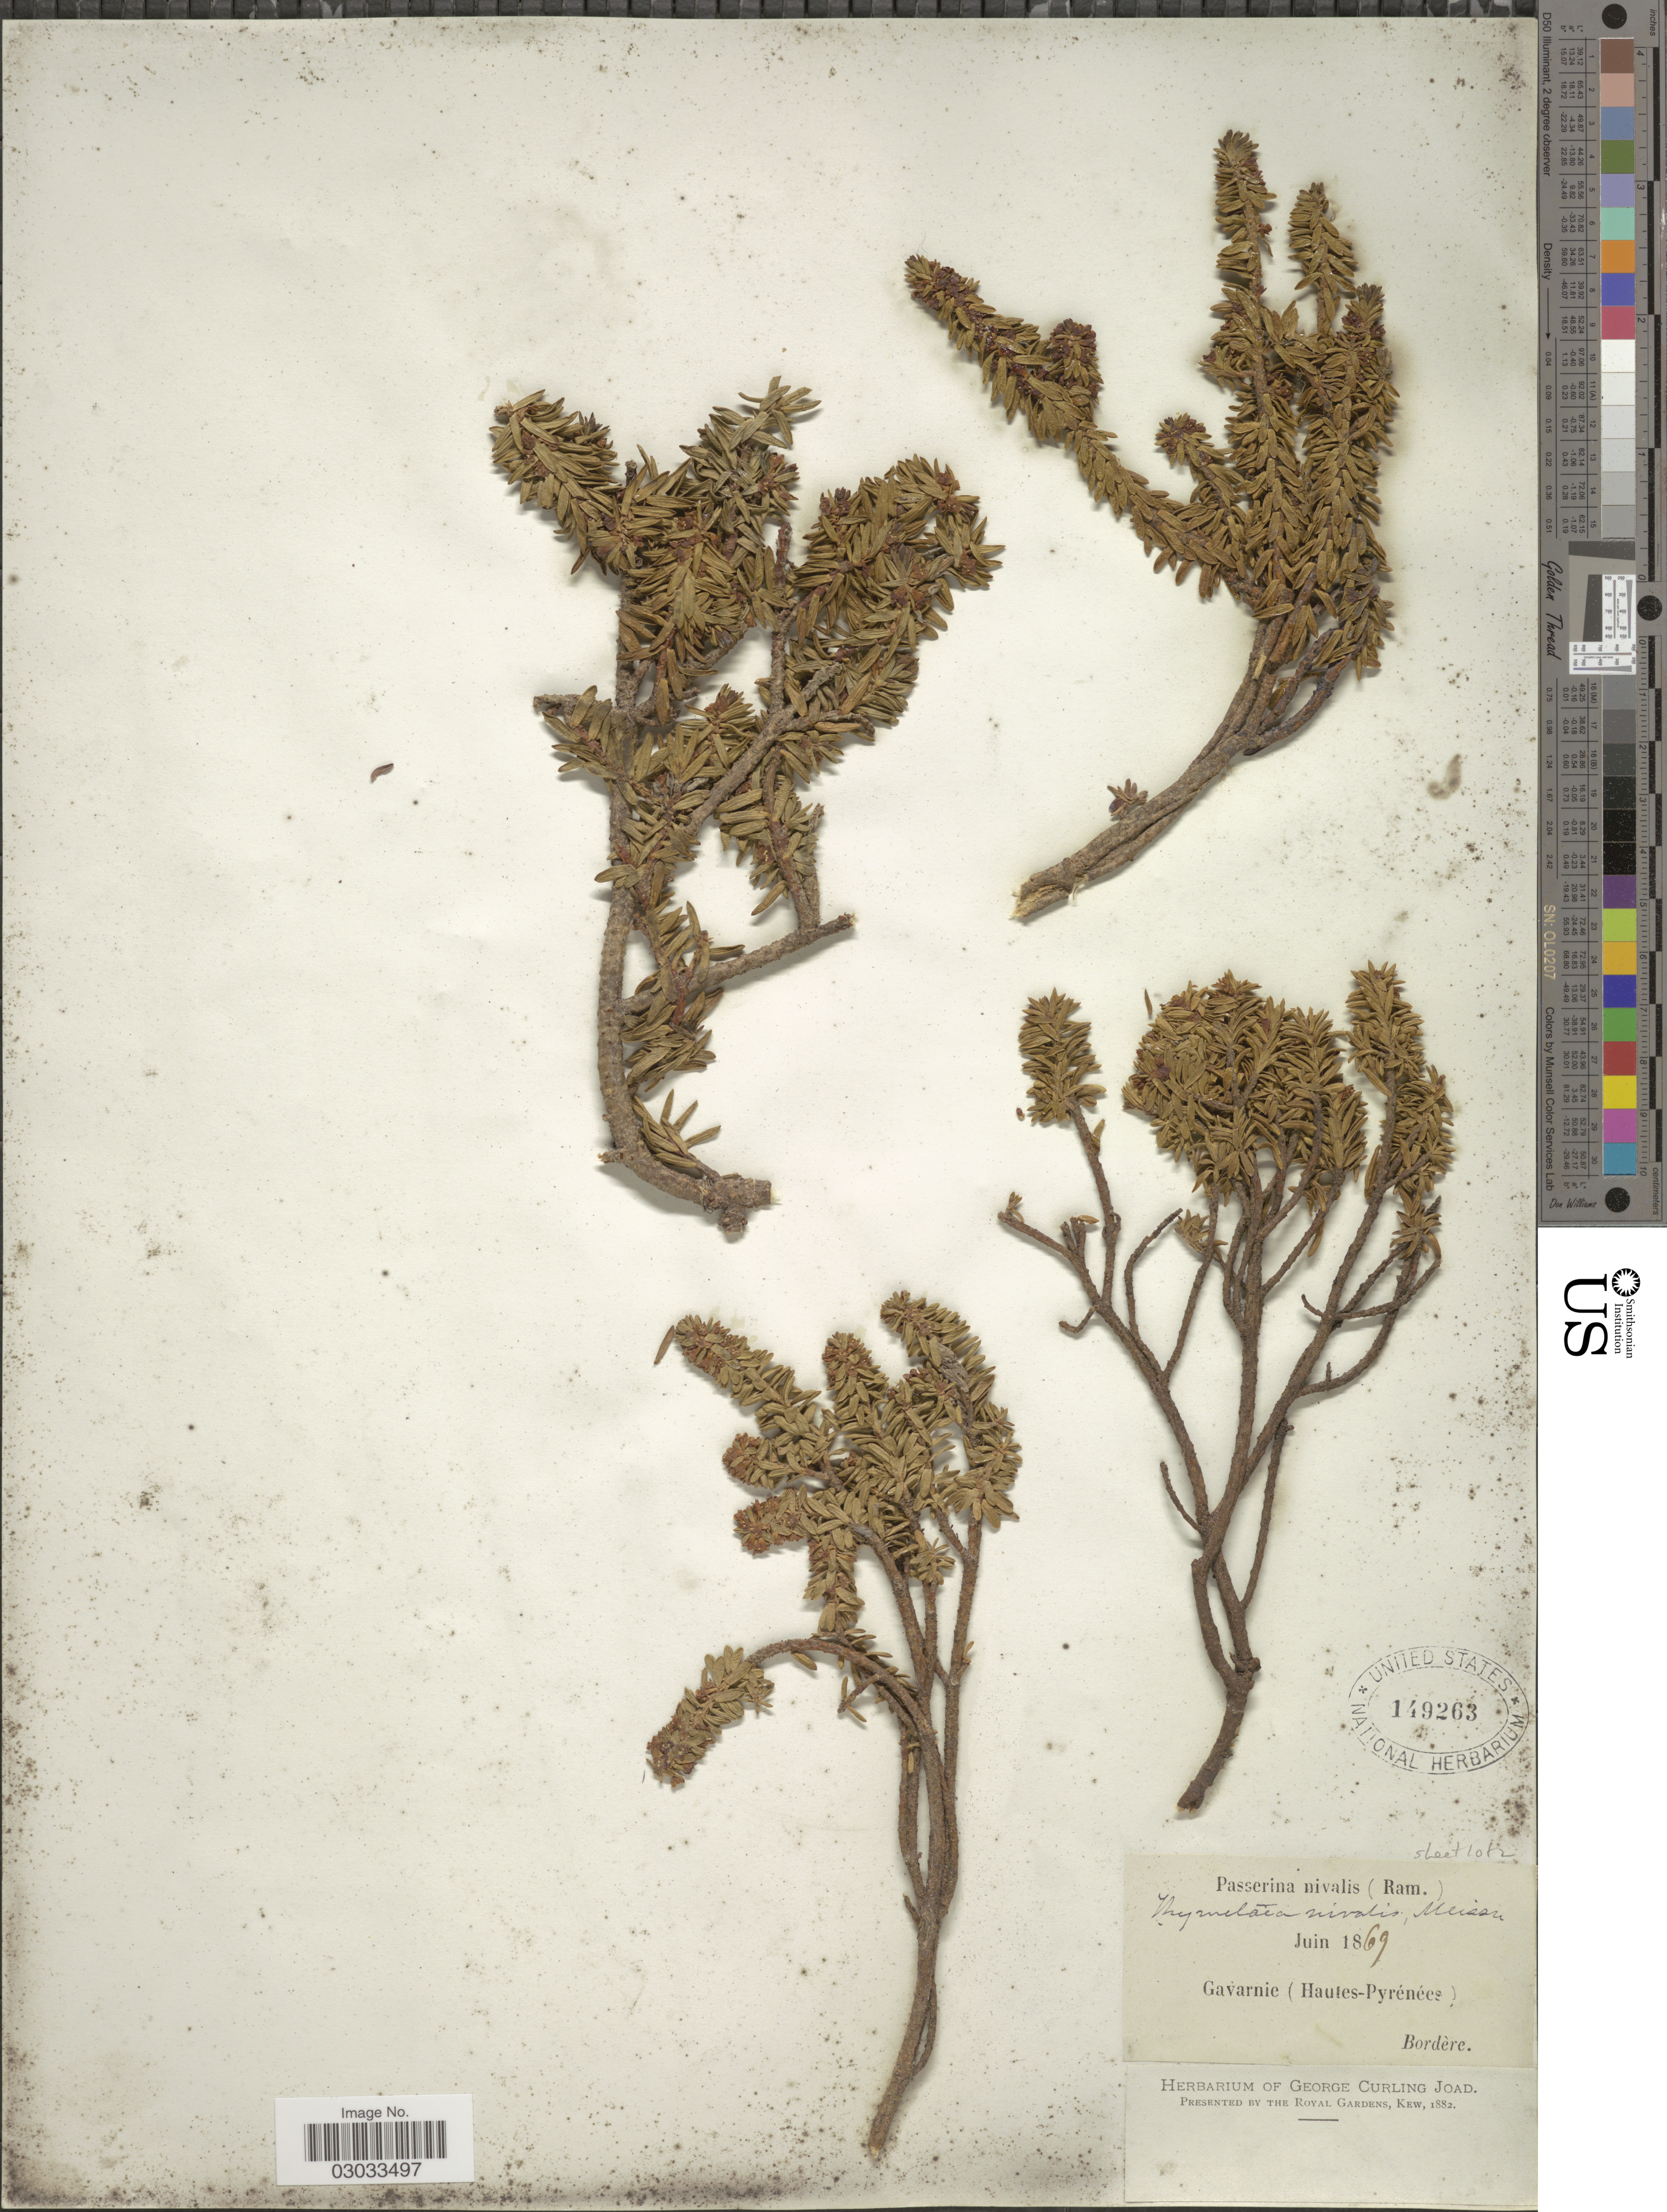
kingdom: Plantae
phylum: Tracheophyta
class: Magnoliopsida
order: Malvales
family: Thymelaeaceae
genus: Thymelaea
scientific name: Thymelaea tinctoria subsp. nivalis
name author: (Ramond) Kit Tan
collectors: -. Bordère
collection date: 1869-06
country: France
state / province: Occitanie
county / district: Hautes-Pyrénées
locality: Gavarnie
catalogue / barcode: US 149263